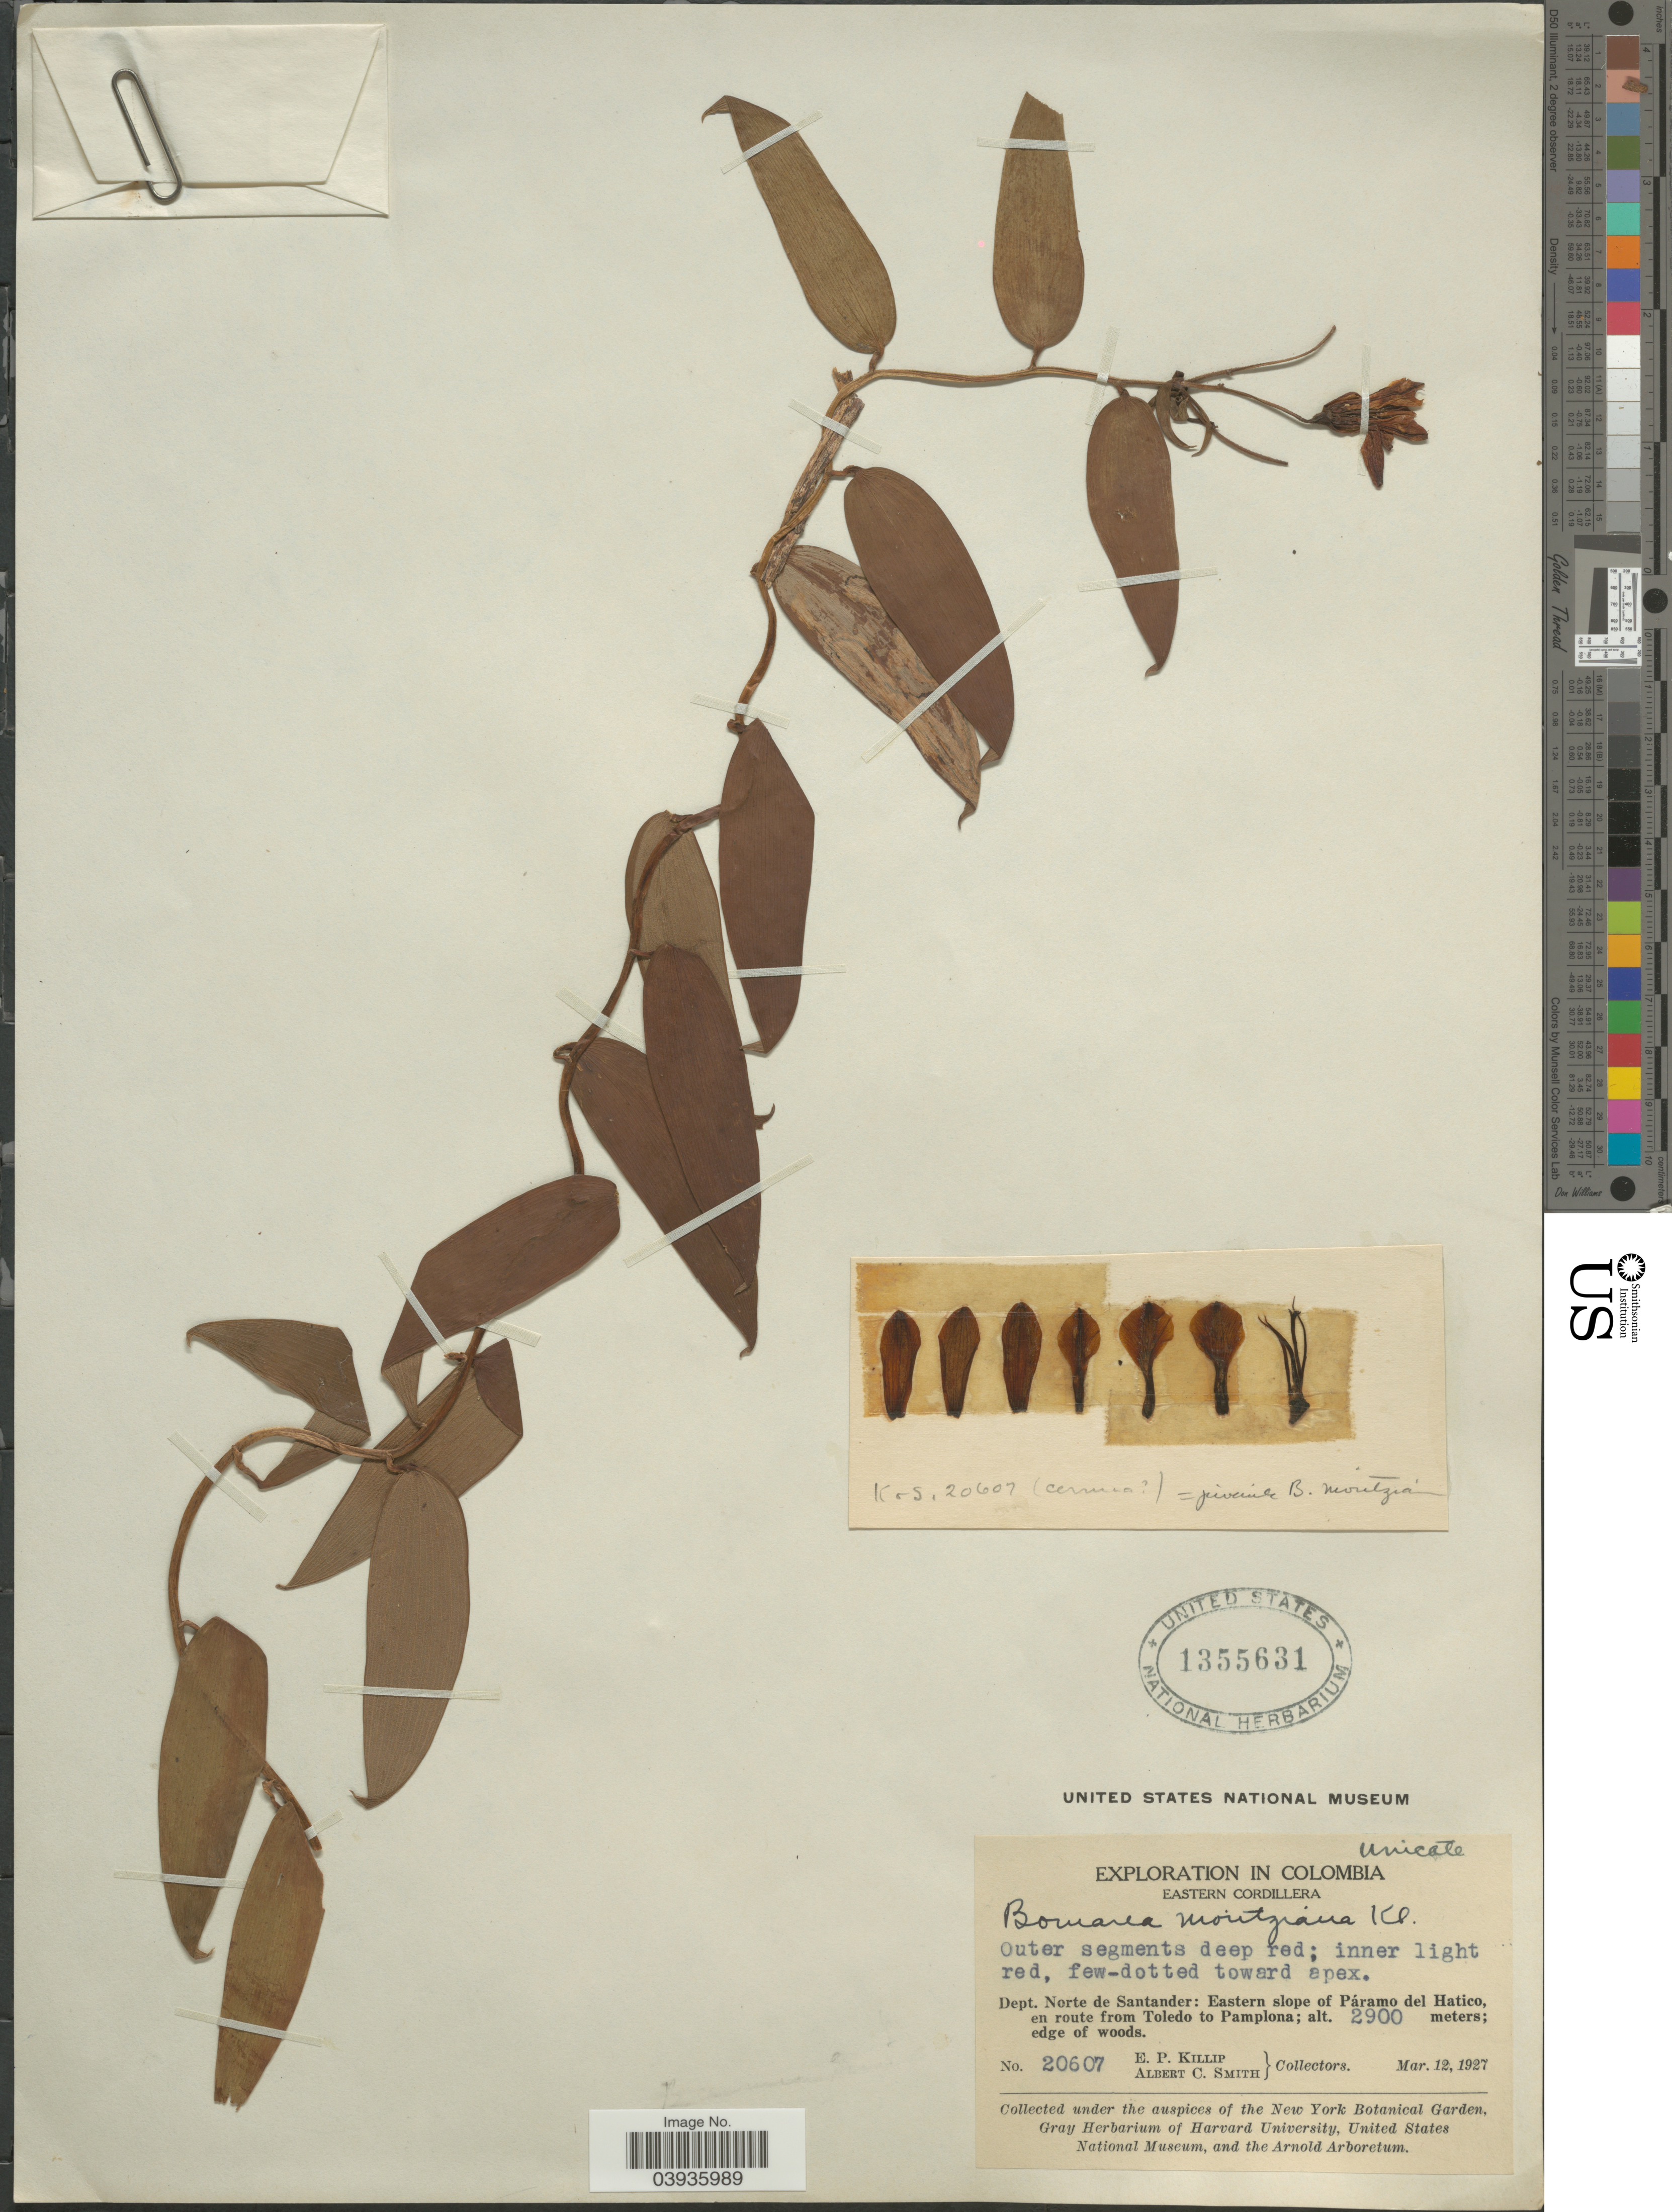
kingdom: Plantae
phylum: Tracheophyta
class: Liliopsida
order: Liliales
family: Alstroemeriaceae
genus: Bomarea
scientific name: Bomarea moritziana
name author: Klotzsch ex Kunth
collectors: E. P. Killip & A. C. Smith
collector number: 20607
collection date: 1927-03-12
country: Colombia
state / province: Norte de Santander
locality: Eastern Cordillera. Dept. Norte de Santander: Eastern slope of Páramo del Hatico, en route from Toledo to Pamplona.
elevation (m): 2900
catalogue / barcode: US 1355631